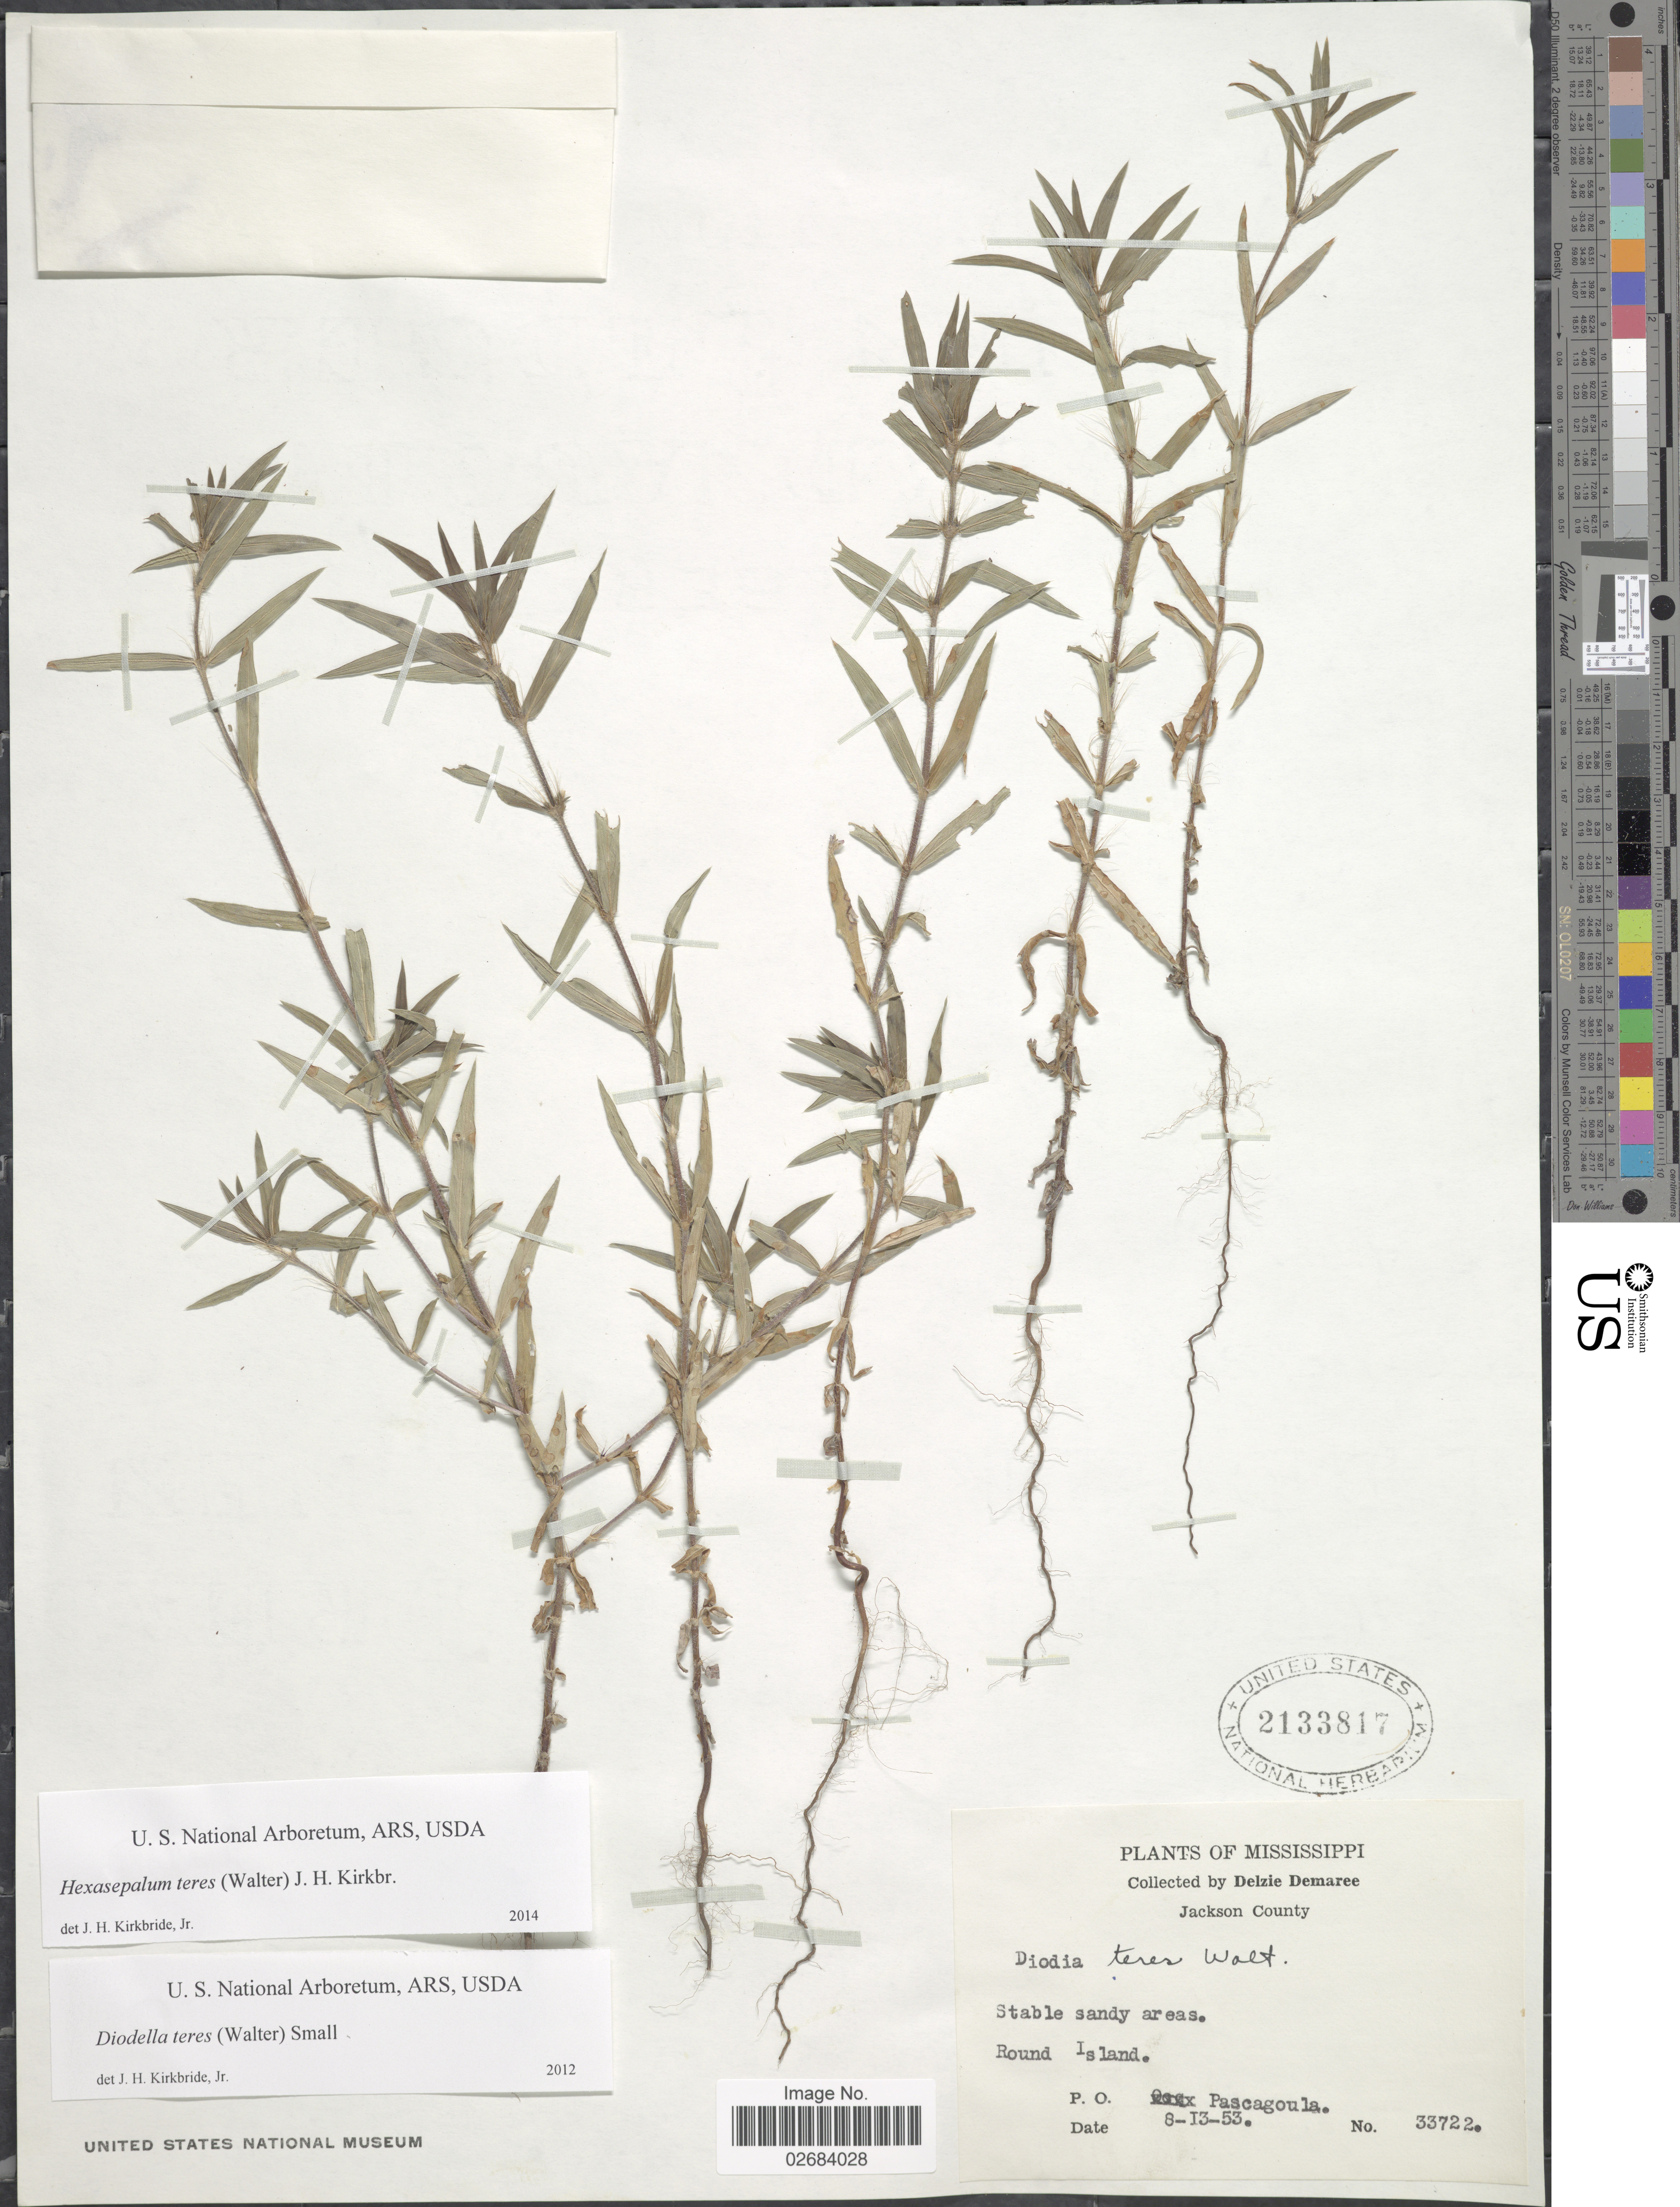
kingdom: Plantae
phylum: Tracheophyta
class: Magnoliopsida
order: Gentianales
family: Rubiaceae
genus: Diodia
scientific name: Diodia teres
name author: Walter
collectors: D. Demaree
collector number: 33722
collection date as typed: Transcribed d/m/y: 13/8/53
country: United States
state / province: Mississippi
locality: Jackson County, Round Island, P.O. Pascogoula.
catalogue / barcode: US 2133817